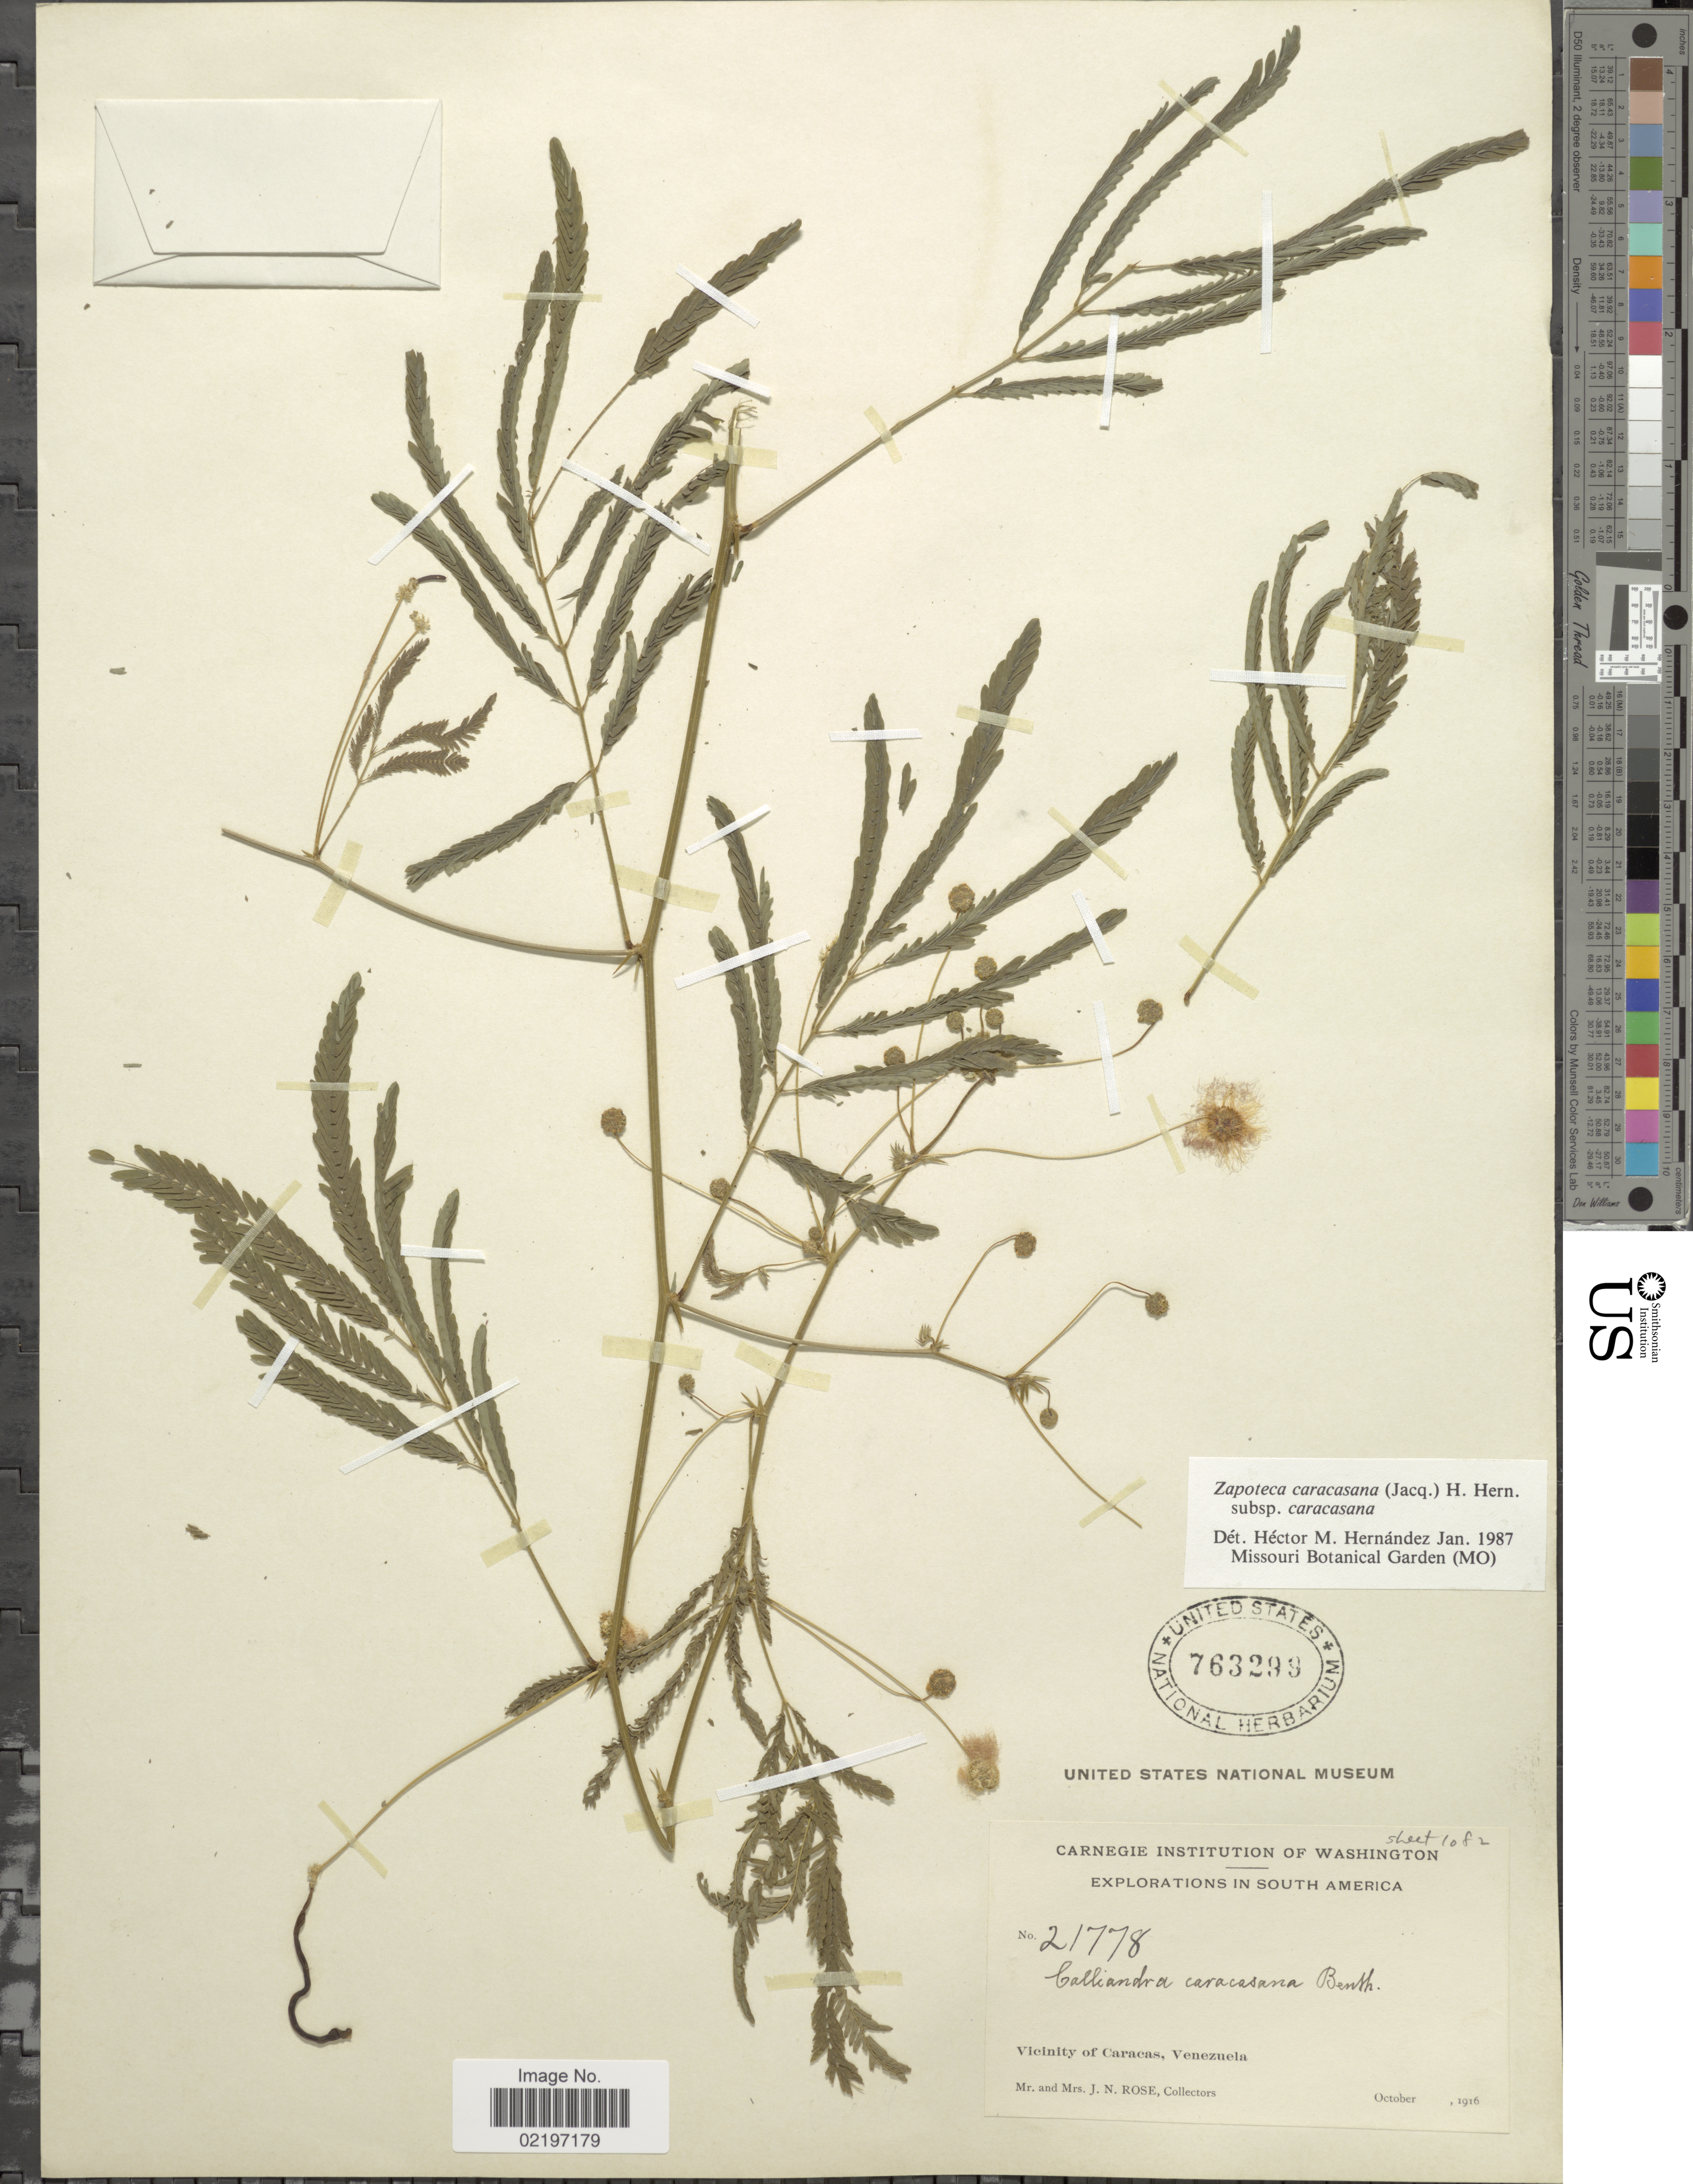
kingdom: Plantae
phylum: Tracheophyta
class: Magnoliopsida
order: Fabales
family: Fabaceae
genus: Zapoteca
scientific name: Zapoteca caracasana subsp. caracasana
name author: (Jacq.) H.M. Hern.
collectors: J. N. Rose & L. B. Rose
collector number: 21778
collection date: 1916-10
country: Venezuela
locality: Vicinity of Caracas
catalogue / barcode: US 763299